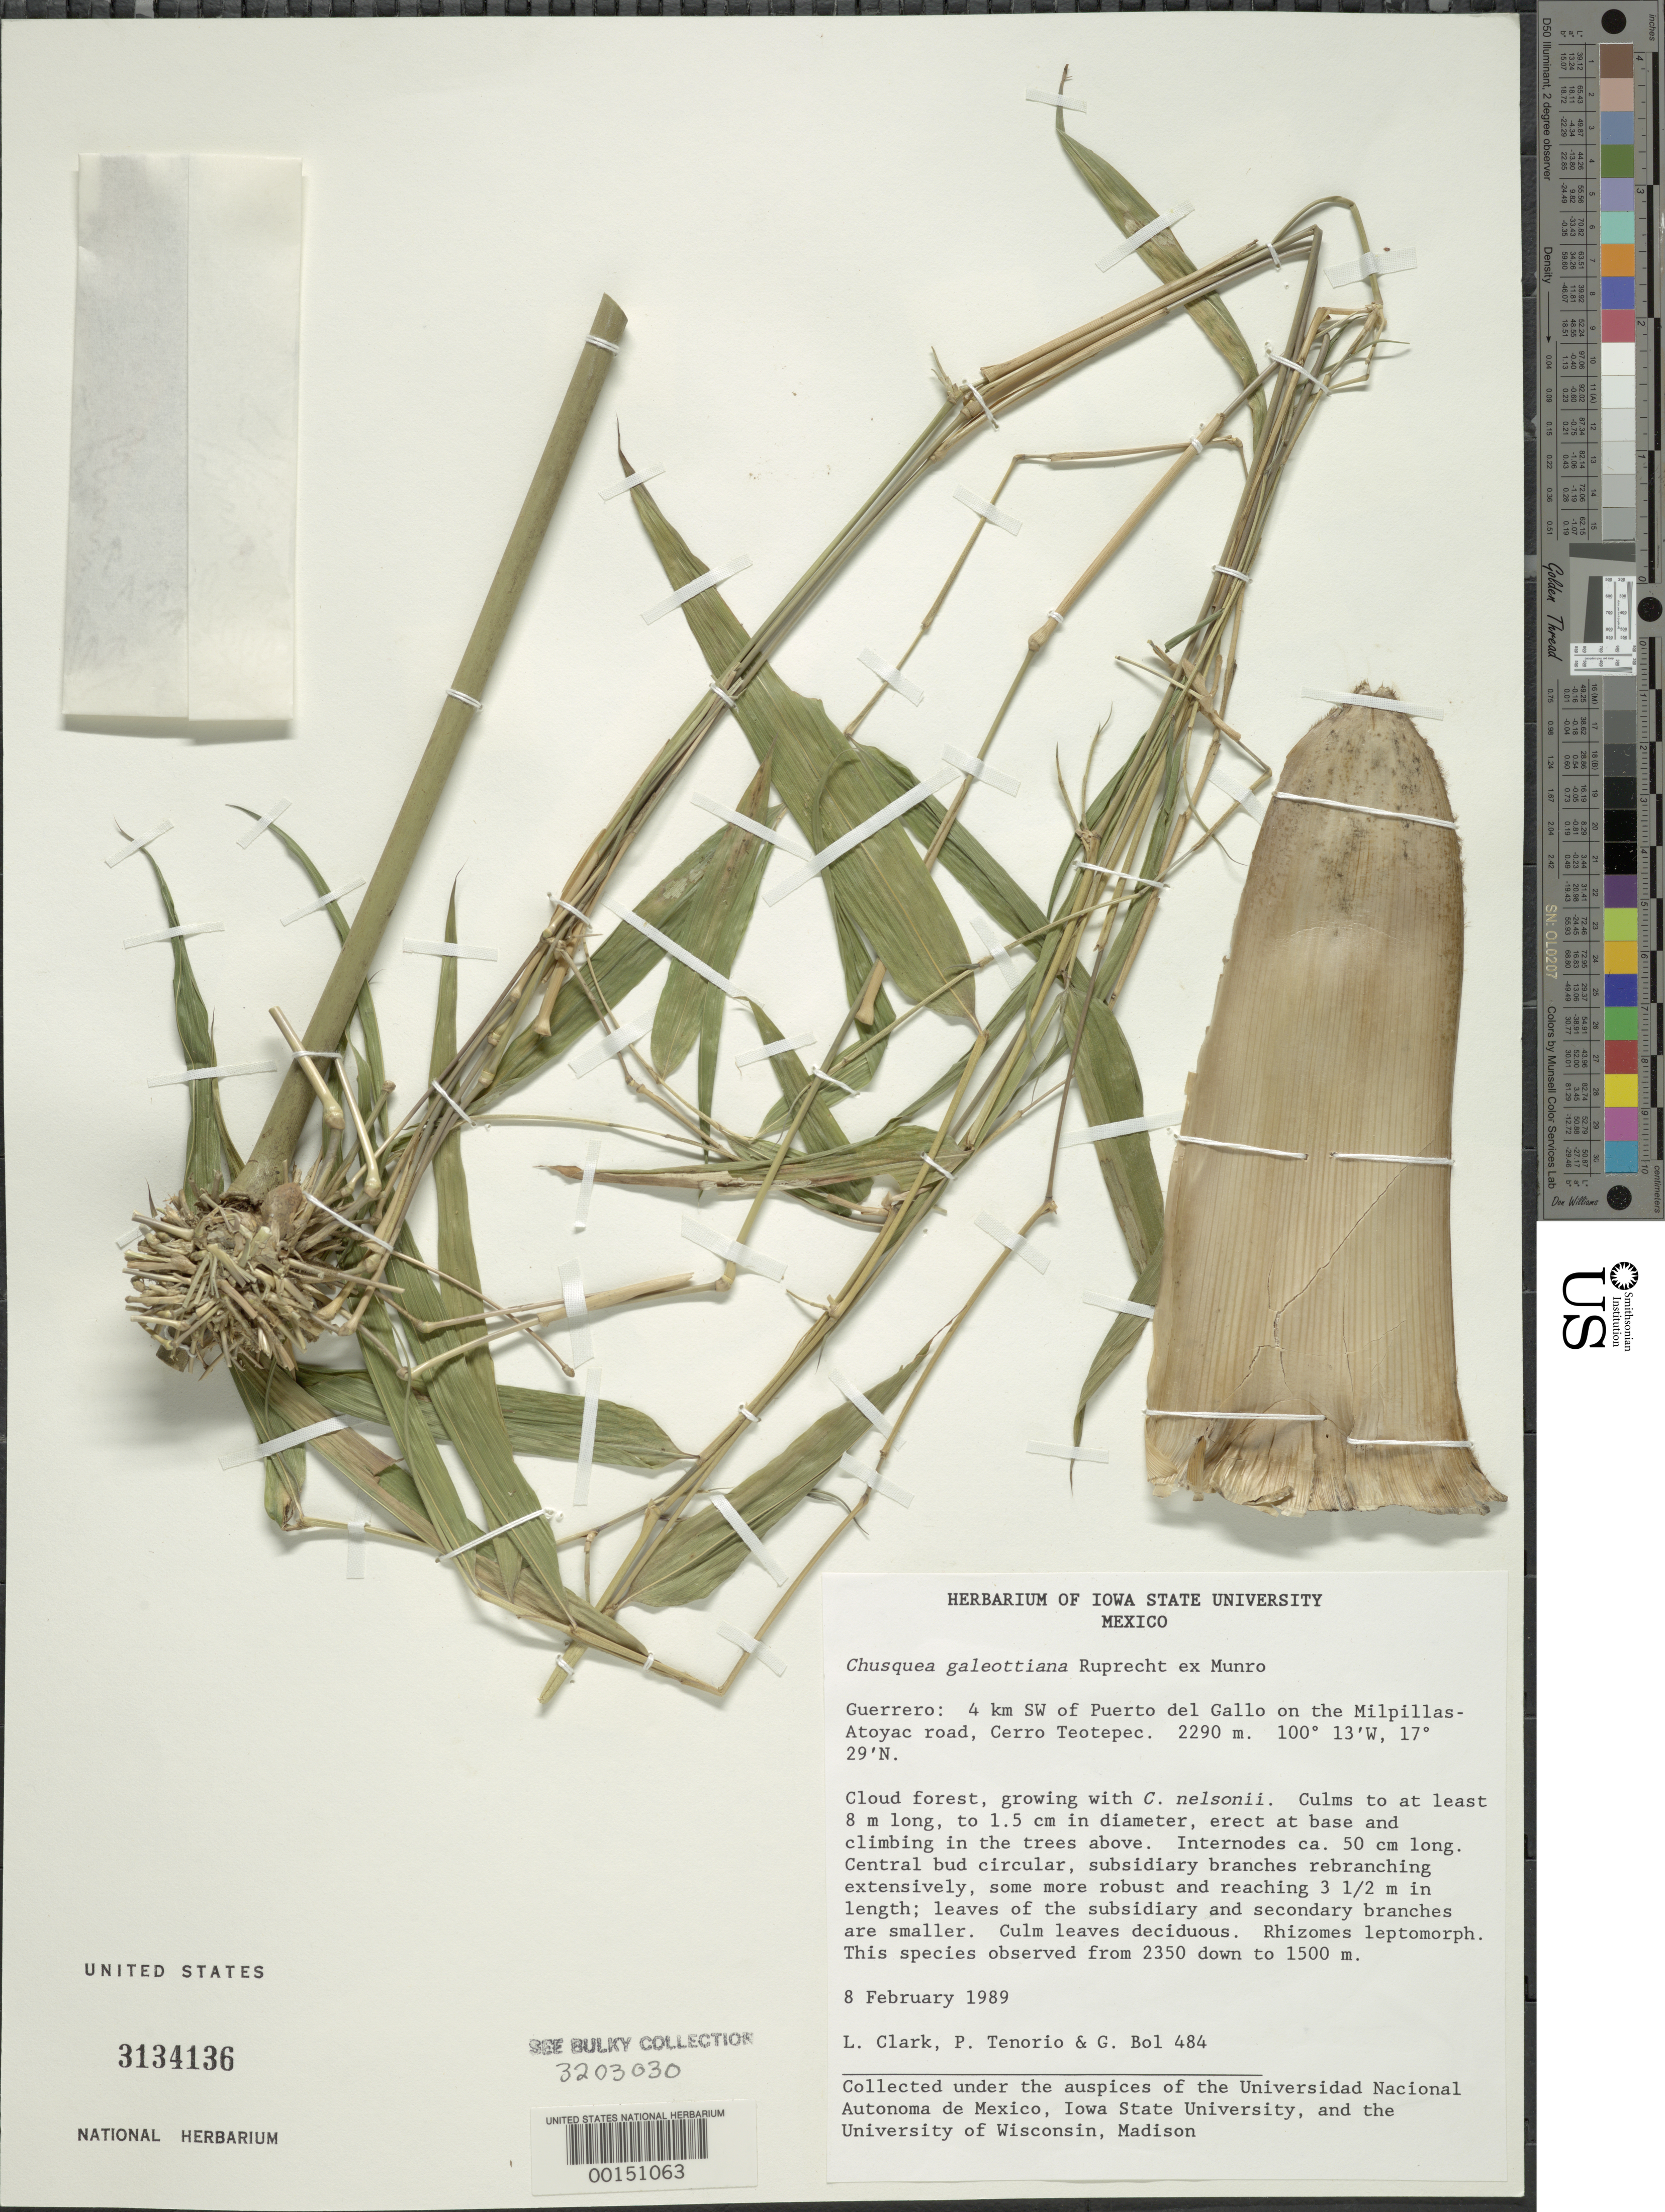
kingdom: Plantae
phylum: Tracheophyta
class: Liliopsida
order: Poales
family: Poaceae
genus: Chusquea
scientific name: Chusquea galeottiana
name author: Rupr. ex Munro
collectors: L. G. Clark, P. Tenorio L. & G. Bol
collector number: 484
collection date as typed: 08 Feb 1989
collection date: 1989-02-08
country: Mexico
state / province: Guerrero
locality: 4 km SW of Puerto del Gallo on the Milpillas-Atoyac road, Cerro Teotepec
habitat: Cloud forest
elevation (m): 2290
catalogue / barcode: US 3134136